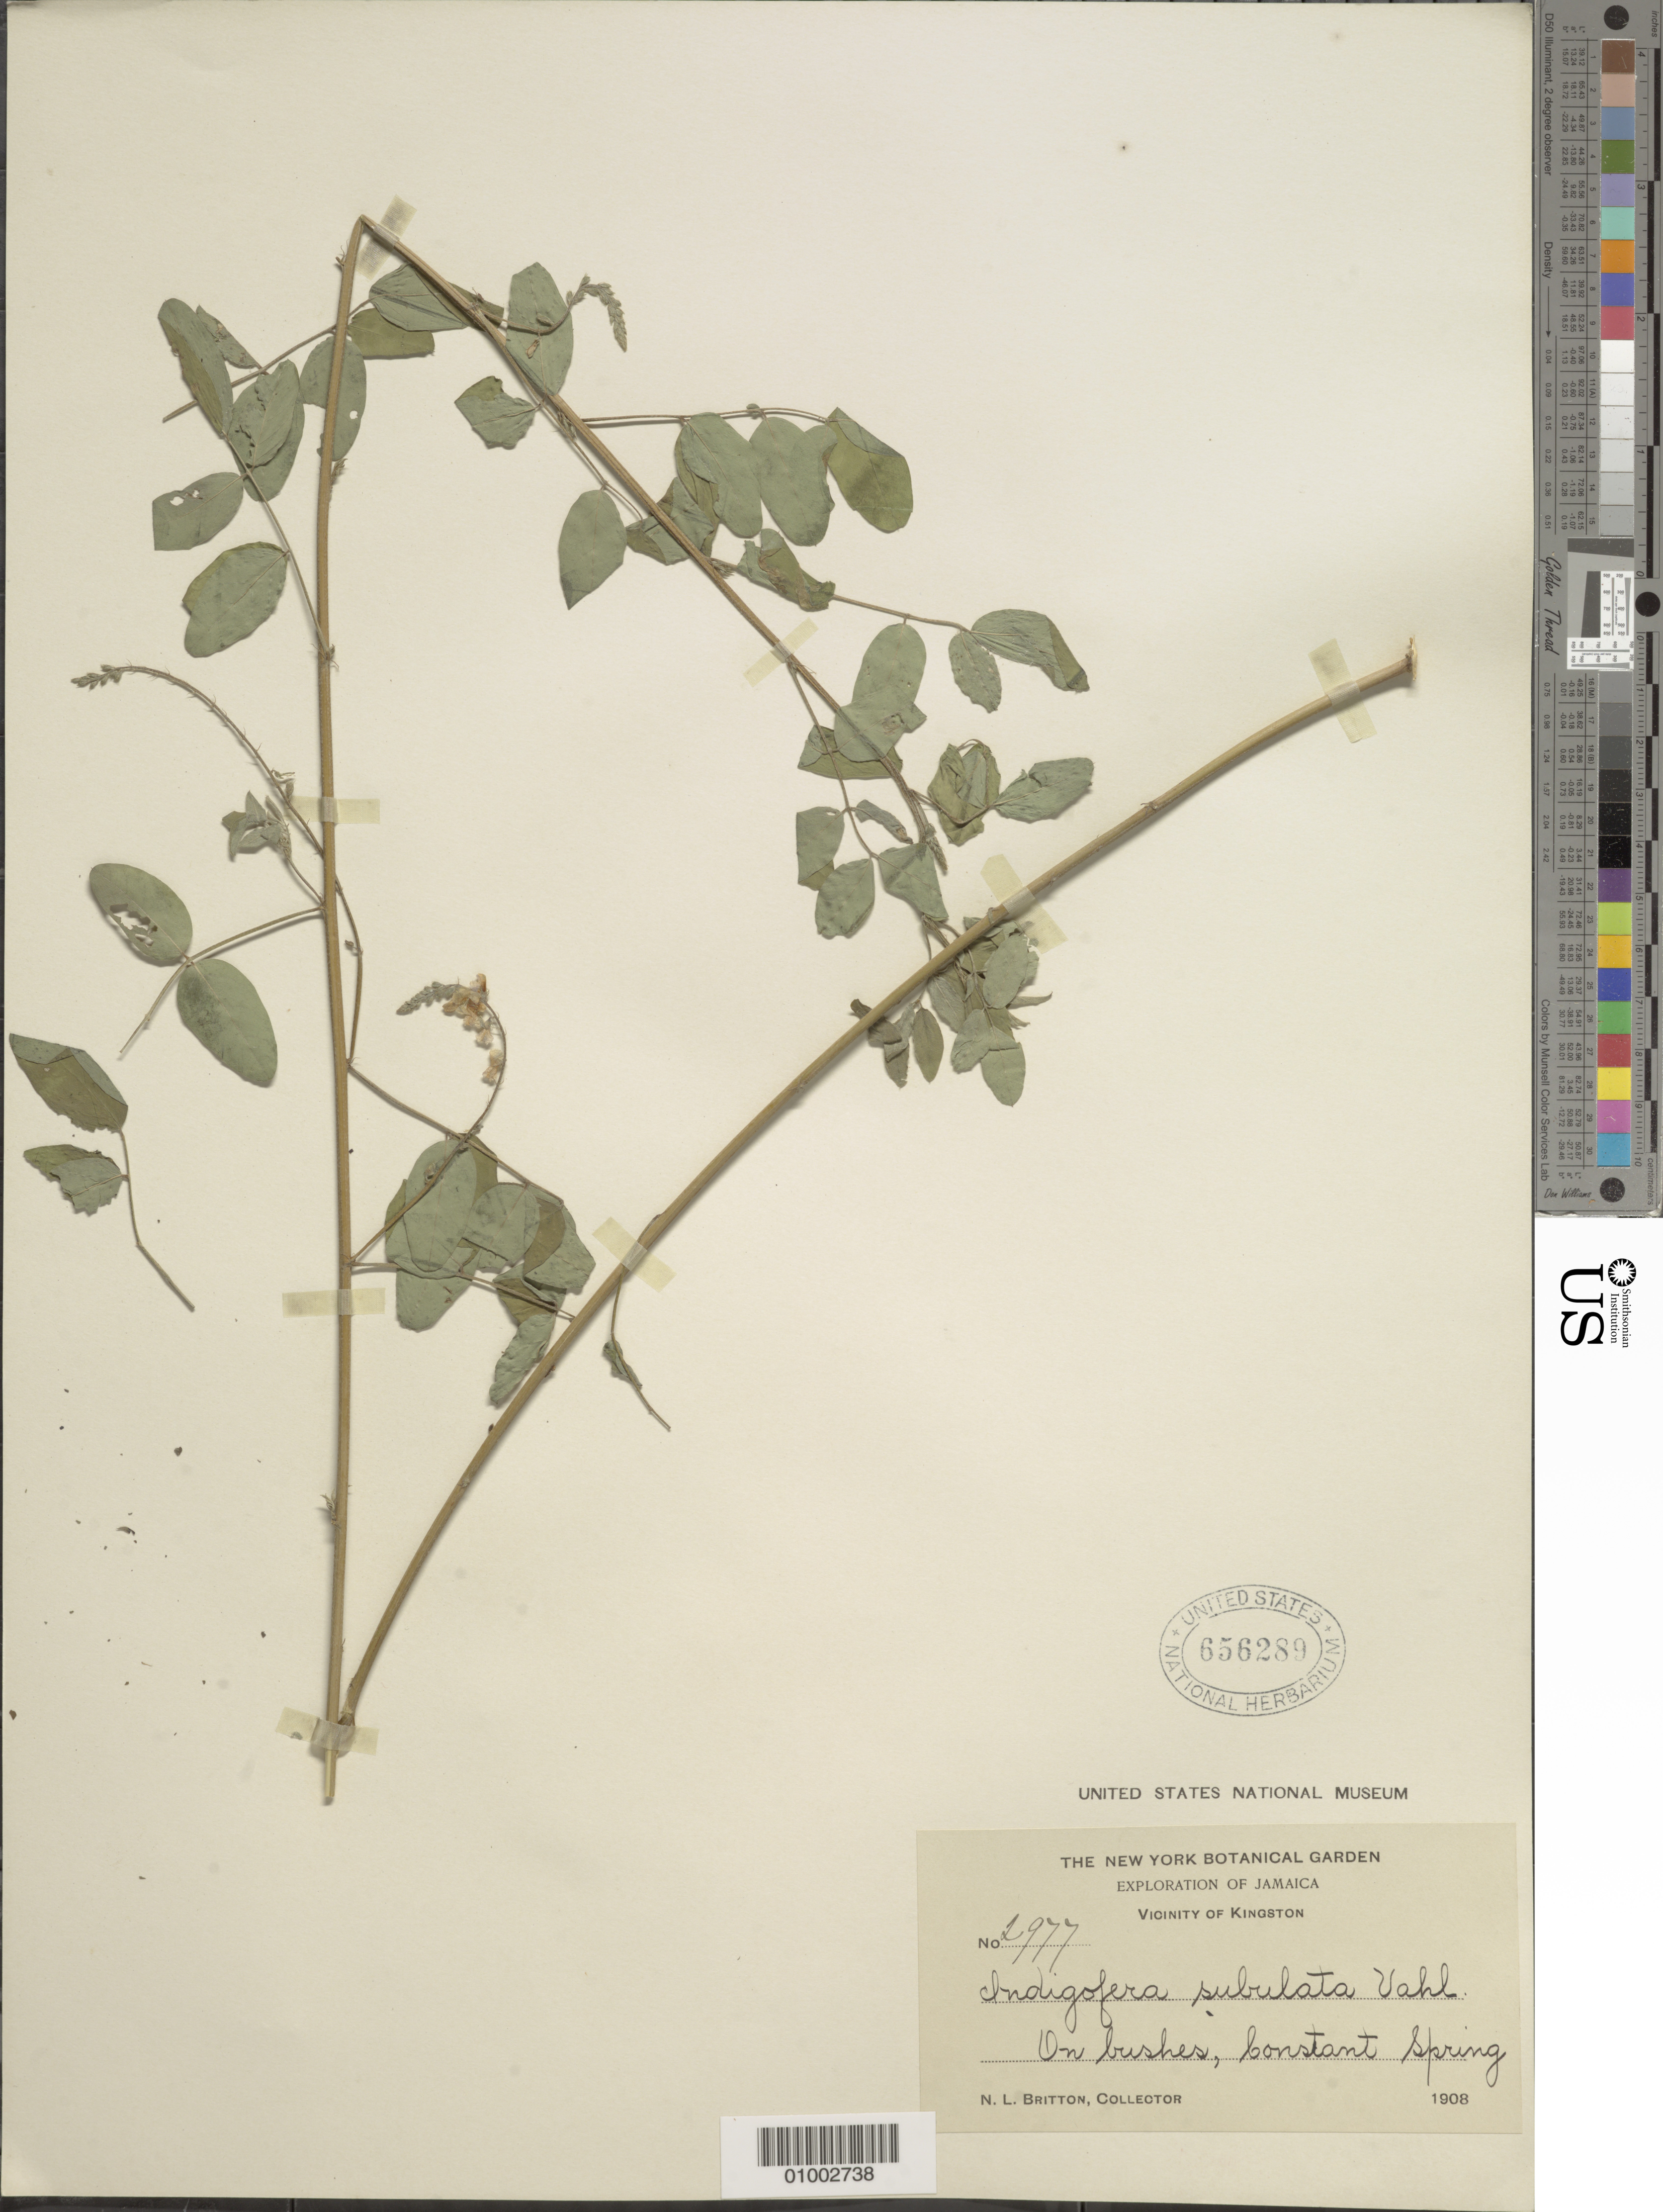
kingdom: Plantae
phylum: Tracheophyta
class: Magnoliopsida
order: Fabales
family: Fabaceae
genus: Indigofera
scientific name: Indigofera mucronata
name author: Lam.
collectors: N. Britton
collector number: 2977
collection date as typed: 1908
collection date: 1908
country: Jamaica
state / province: Kingston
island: Jamaica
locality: On bushes, constant spring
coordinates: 0 N, 0 E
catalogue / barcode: US 656289